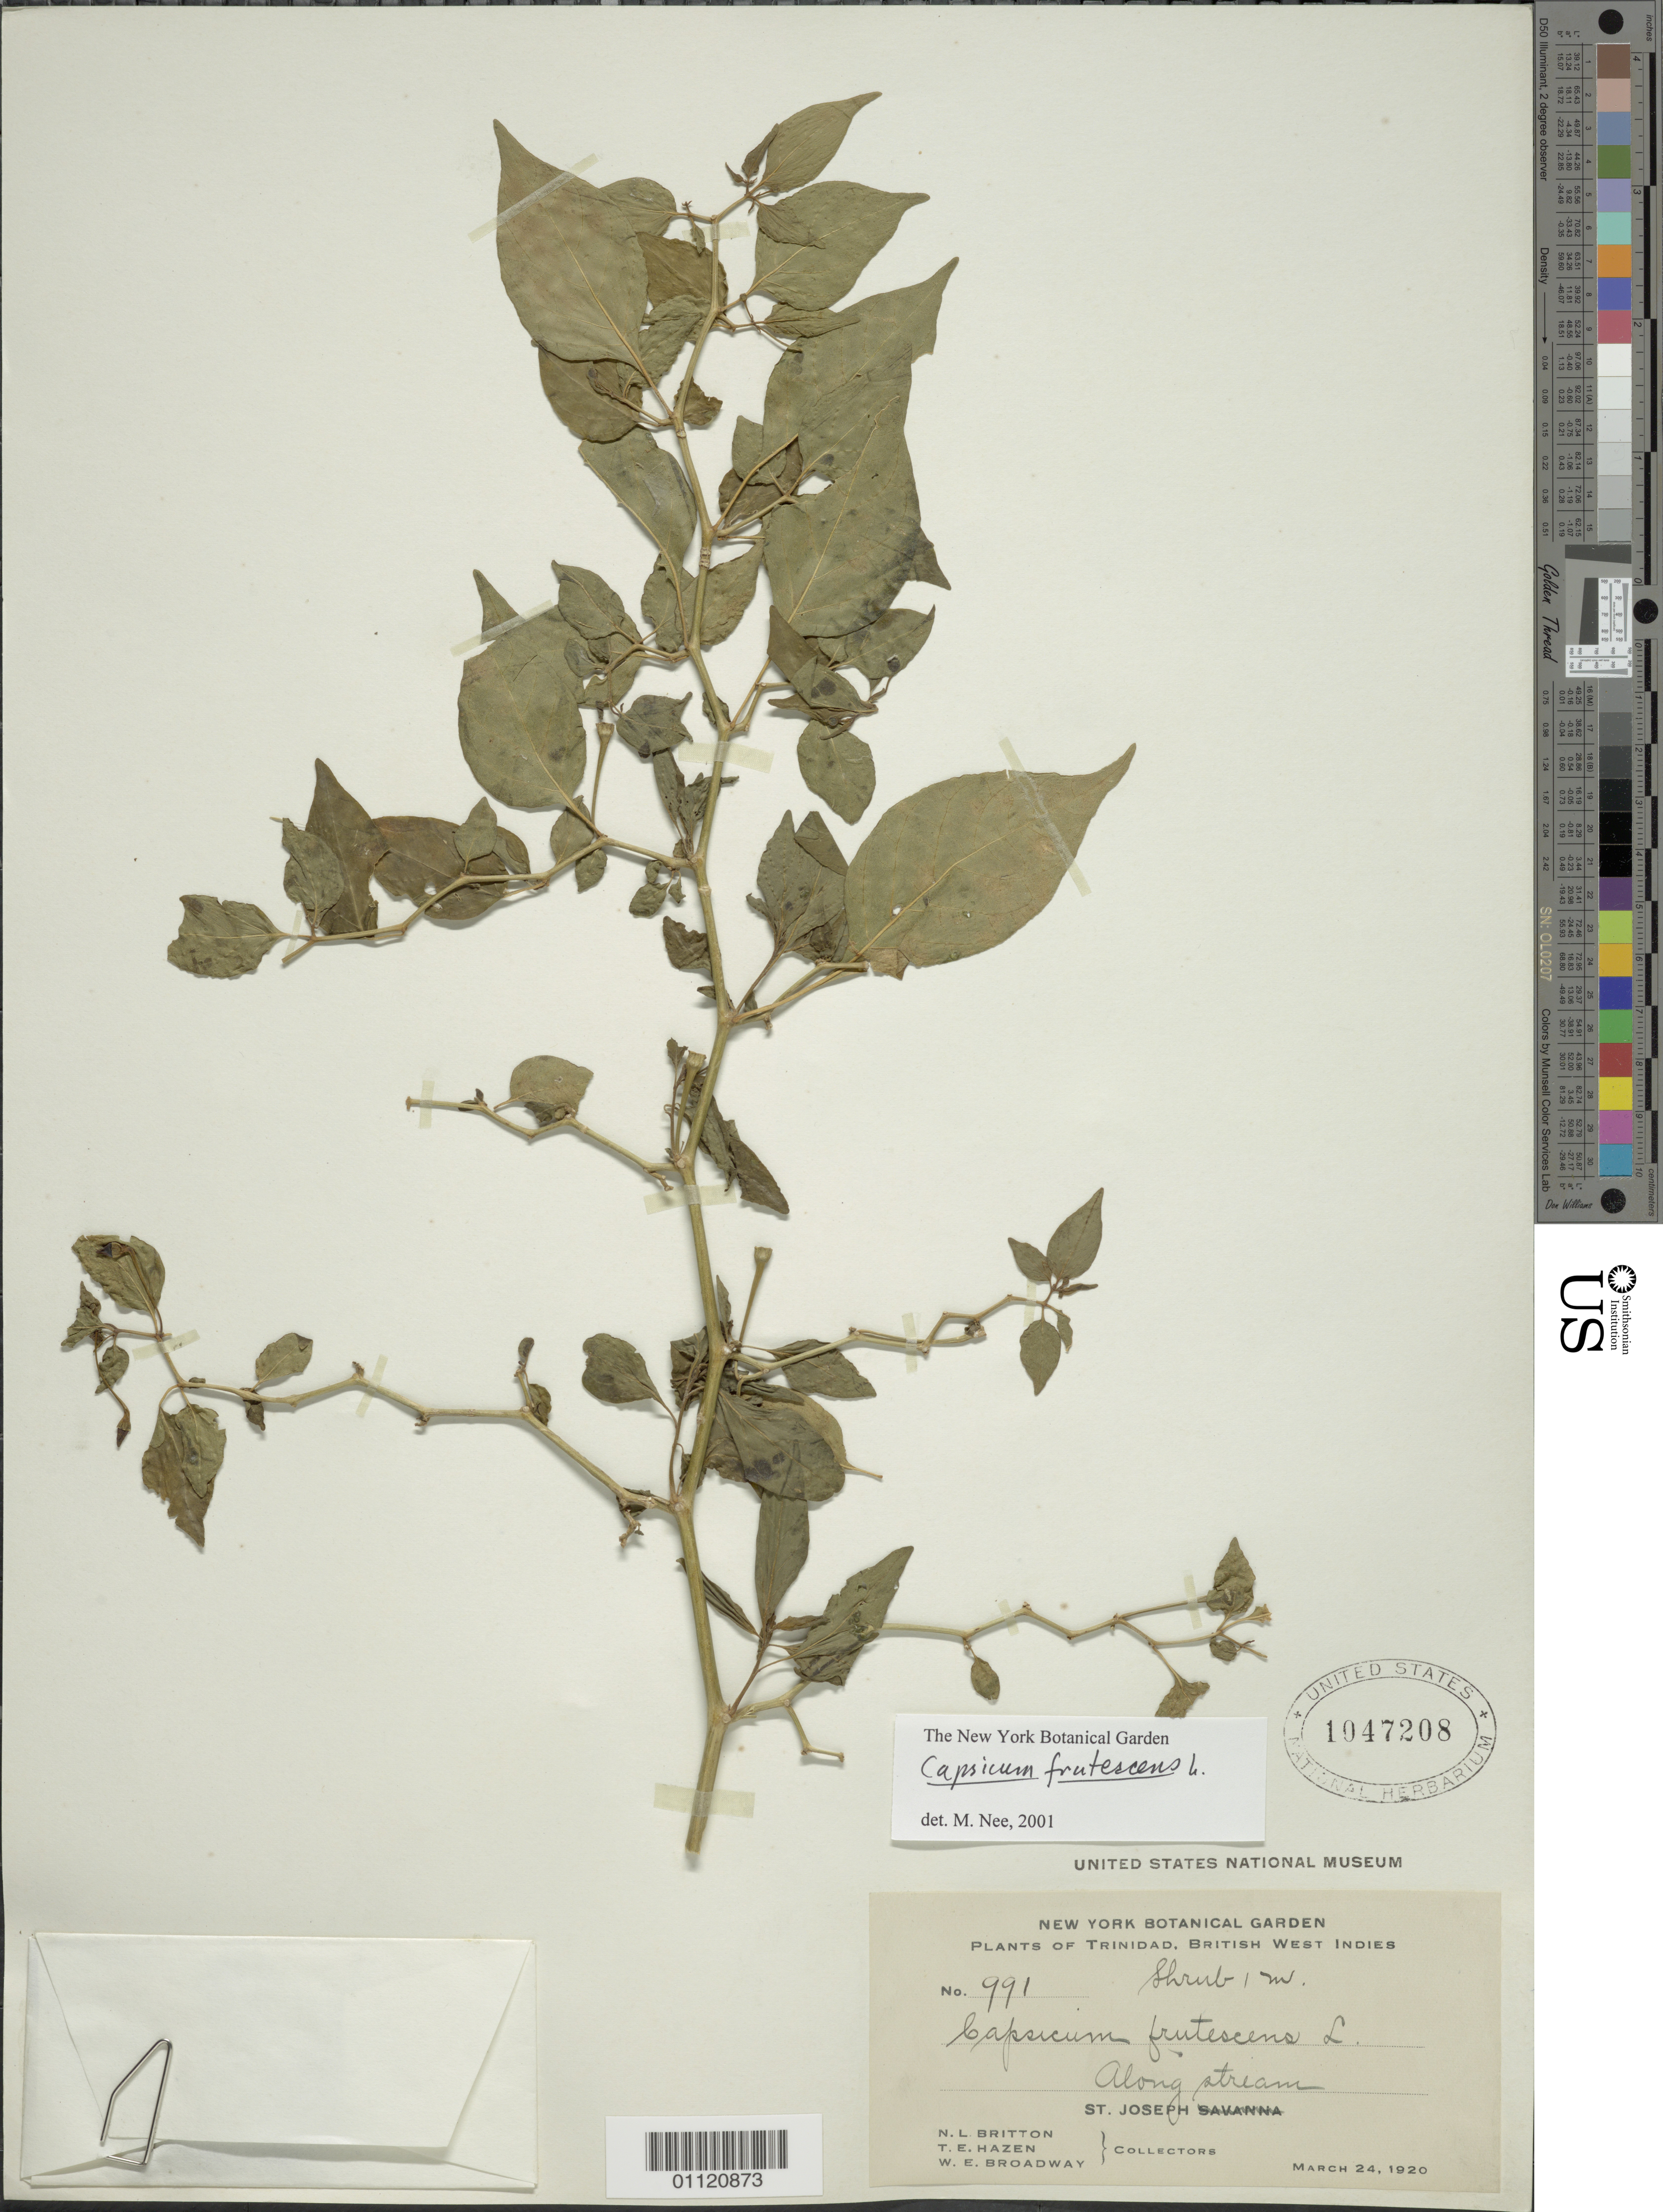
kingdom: Plantae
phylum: Tracheophyta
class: Magnoliopsida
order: Solanales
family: Solanaceae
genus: Capsicum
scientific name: Capsicum frutescens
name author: L.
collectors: N. Britton, T. E. Hazen & W. E. Broadway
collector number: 991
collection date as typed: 24 Mar 1920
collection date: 1920-03-24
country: Trinidad and Tobago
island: Trinidad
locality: St. Joseph, along stream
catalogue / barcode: US 1047208